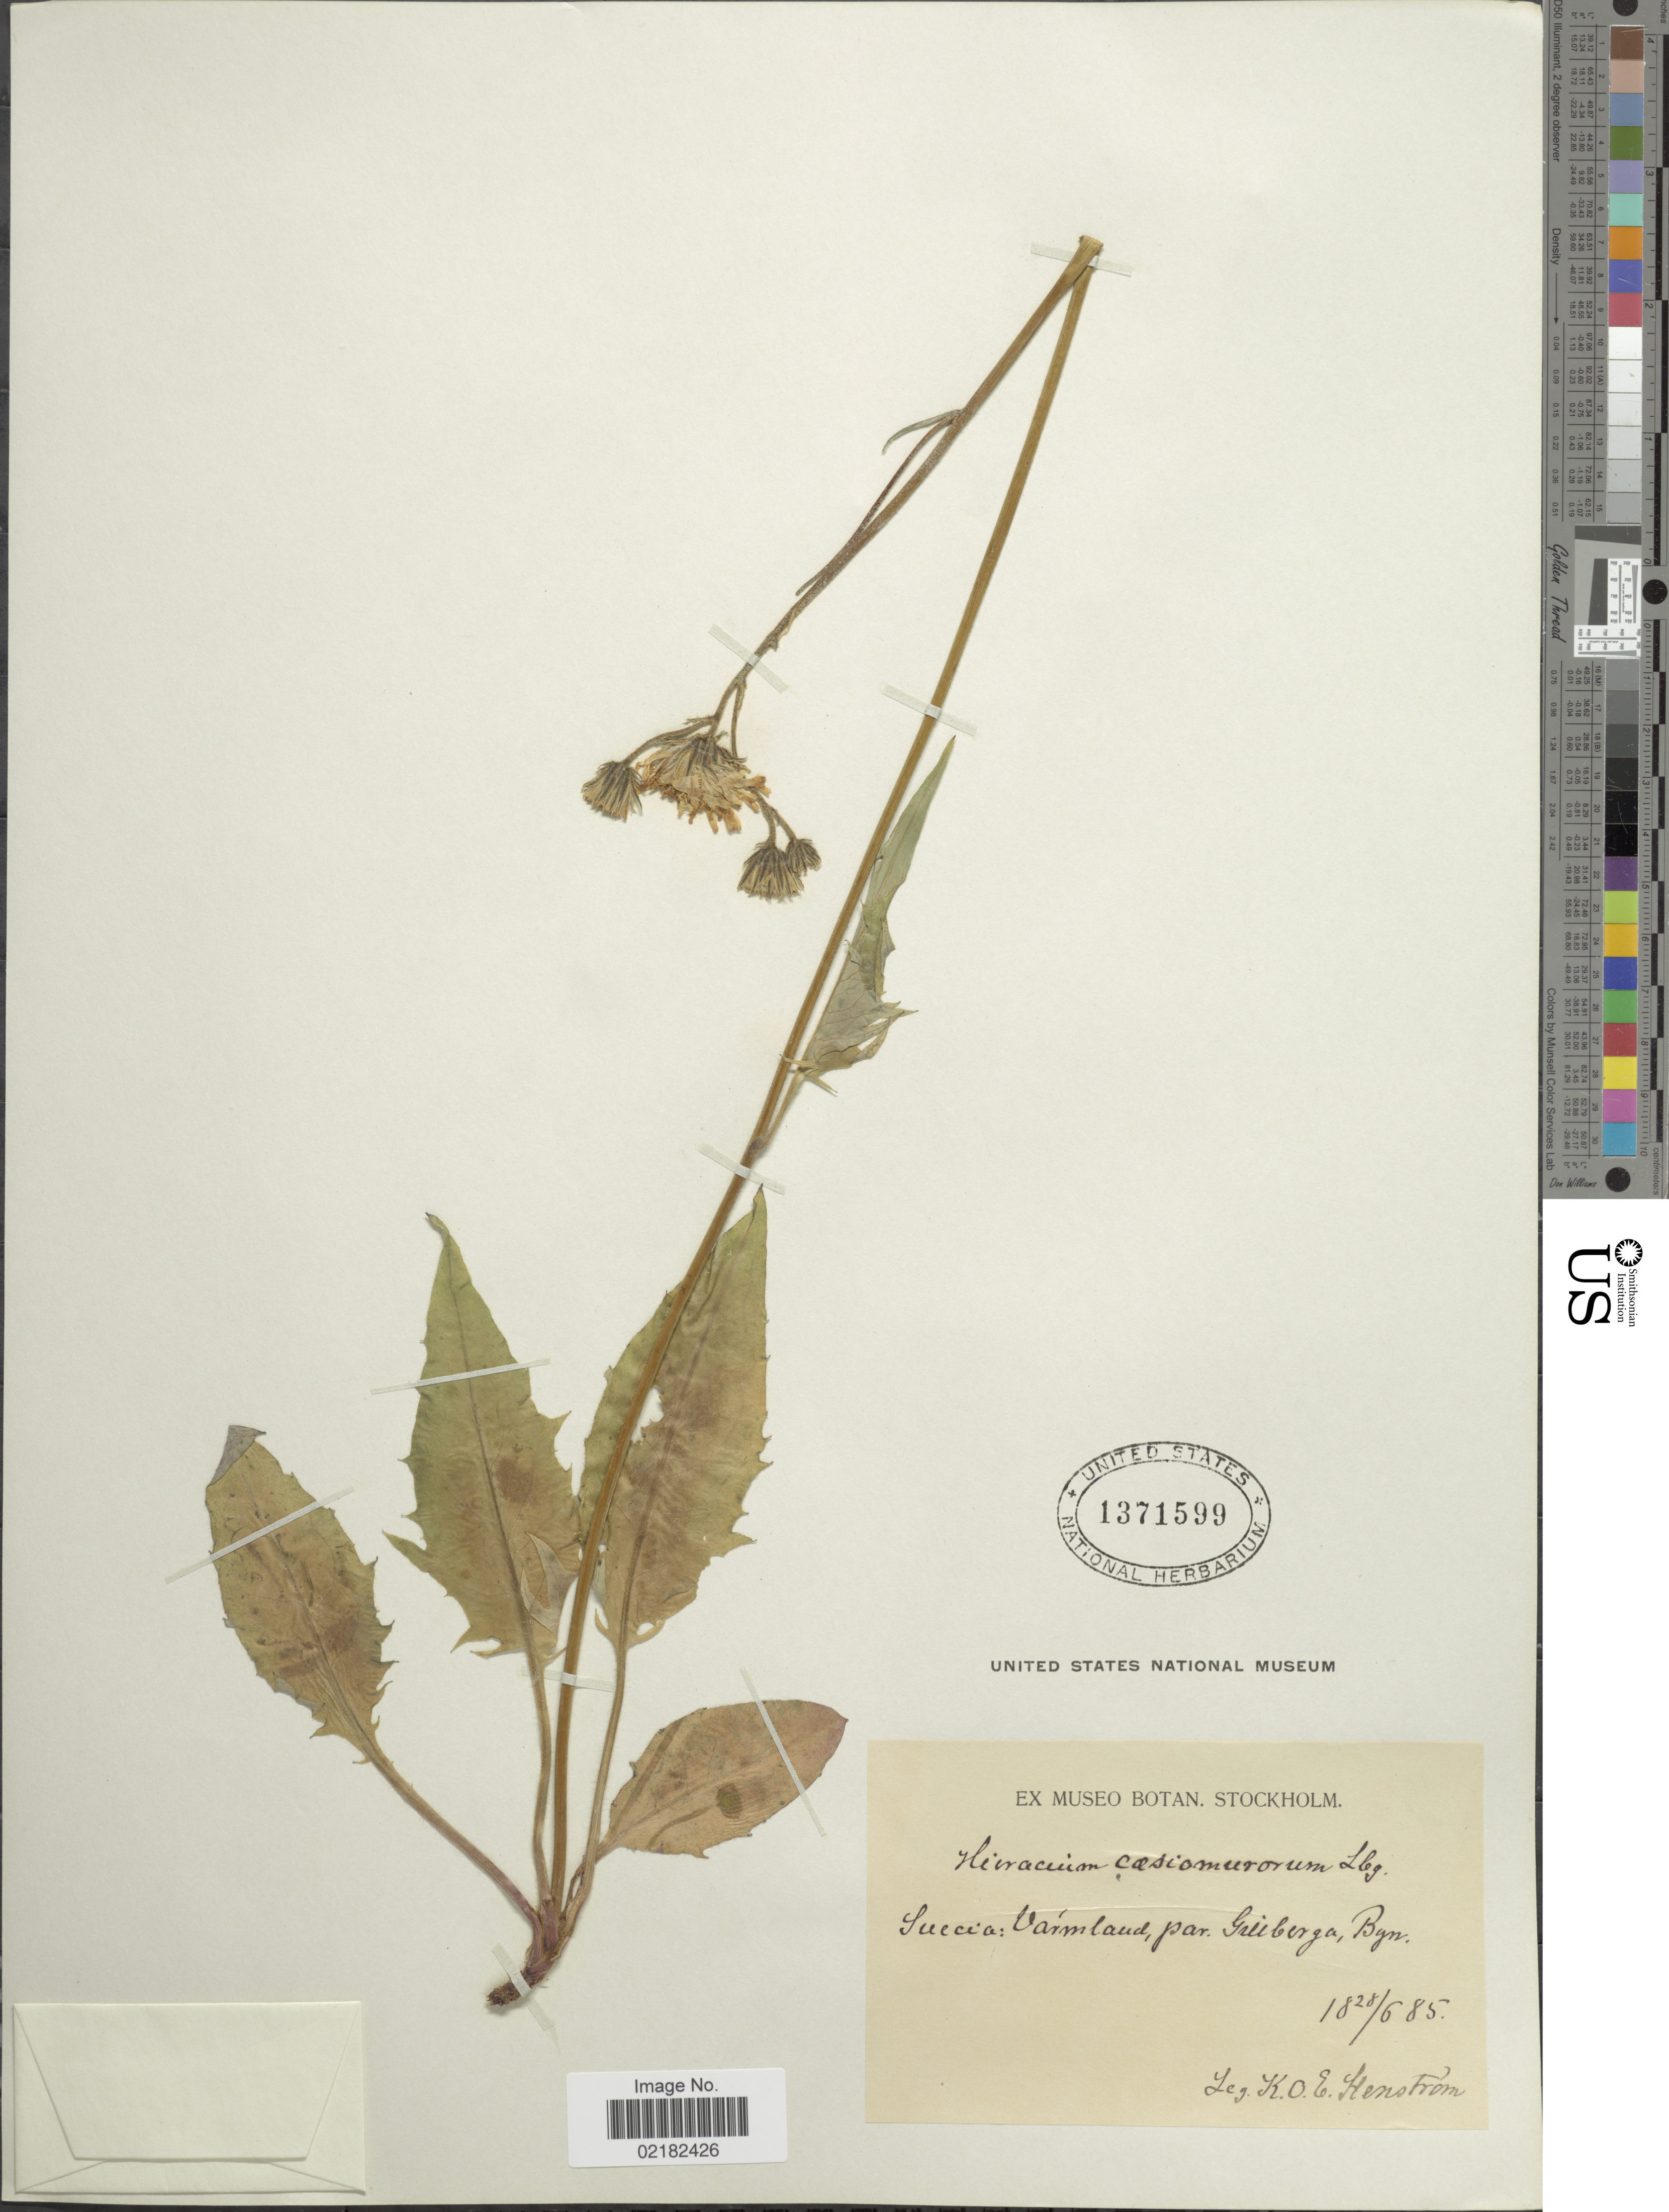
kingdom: Plantae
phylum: Tracheophyta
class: Magnoliopsida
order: Asterales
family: Asteraceae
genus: Hieracium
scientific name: Hieracium caesium subsp. caesiomurorum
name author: (Lindeb.) Zahn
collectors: K. O. E. Stenström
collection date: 1885-06-28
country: Sweden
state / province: Varmland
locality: Par. Gillberga, Byn.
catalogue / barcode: US 1371599